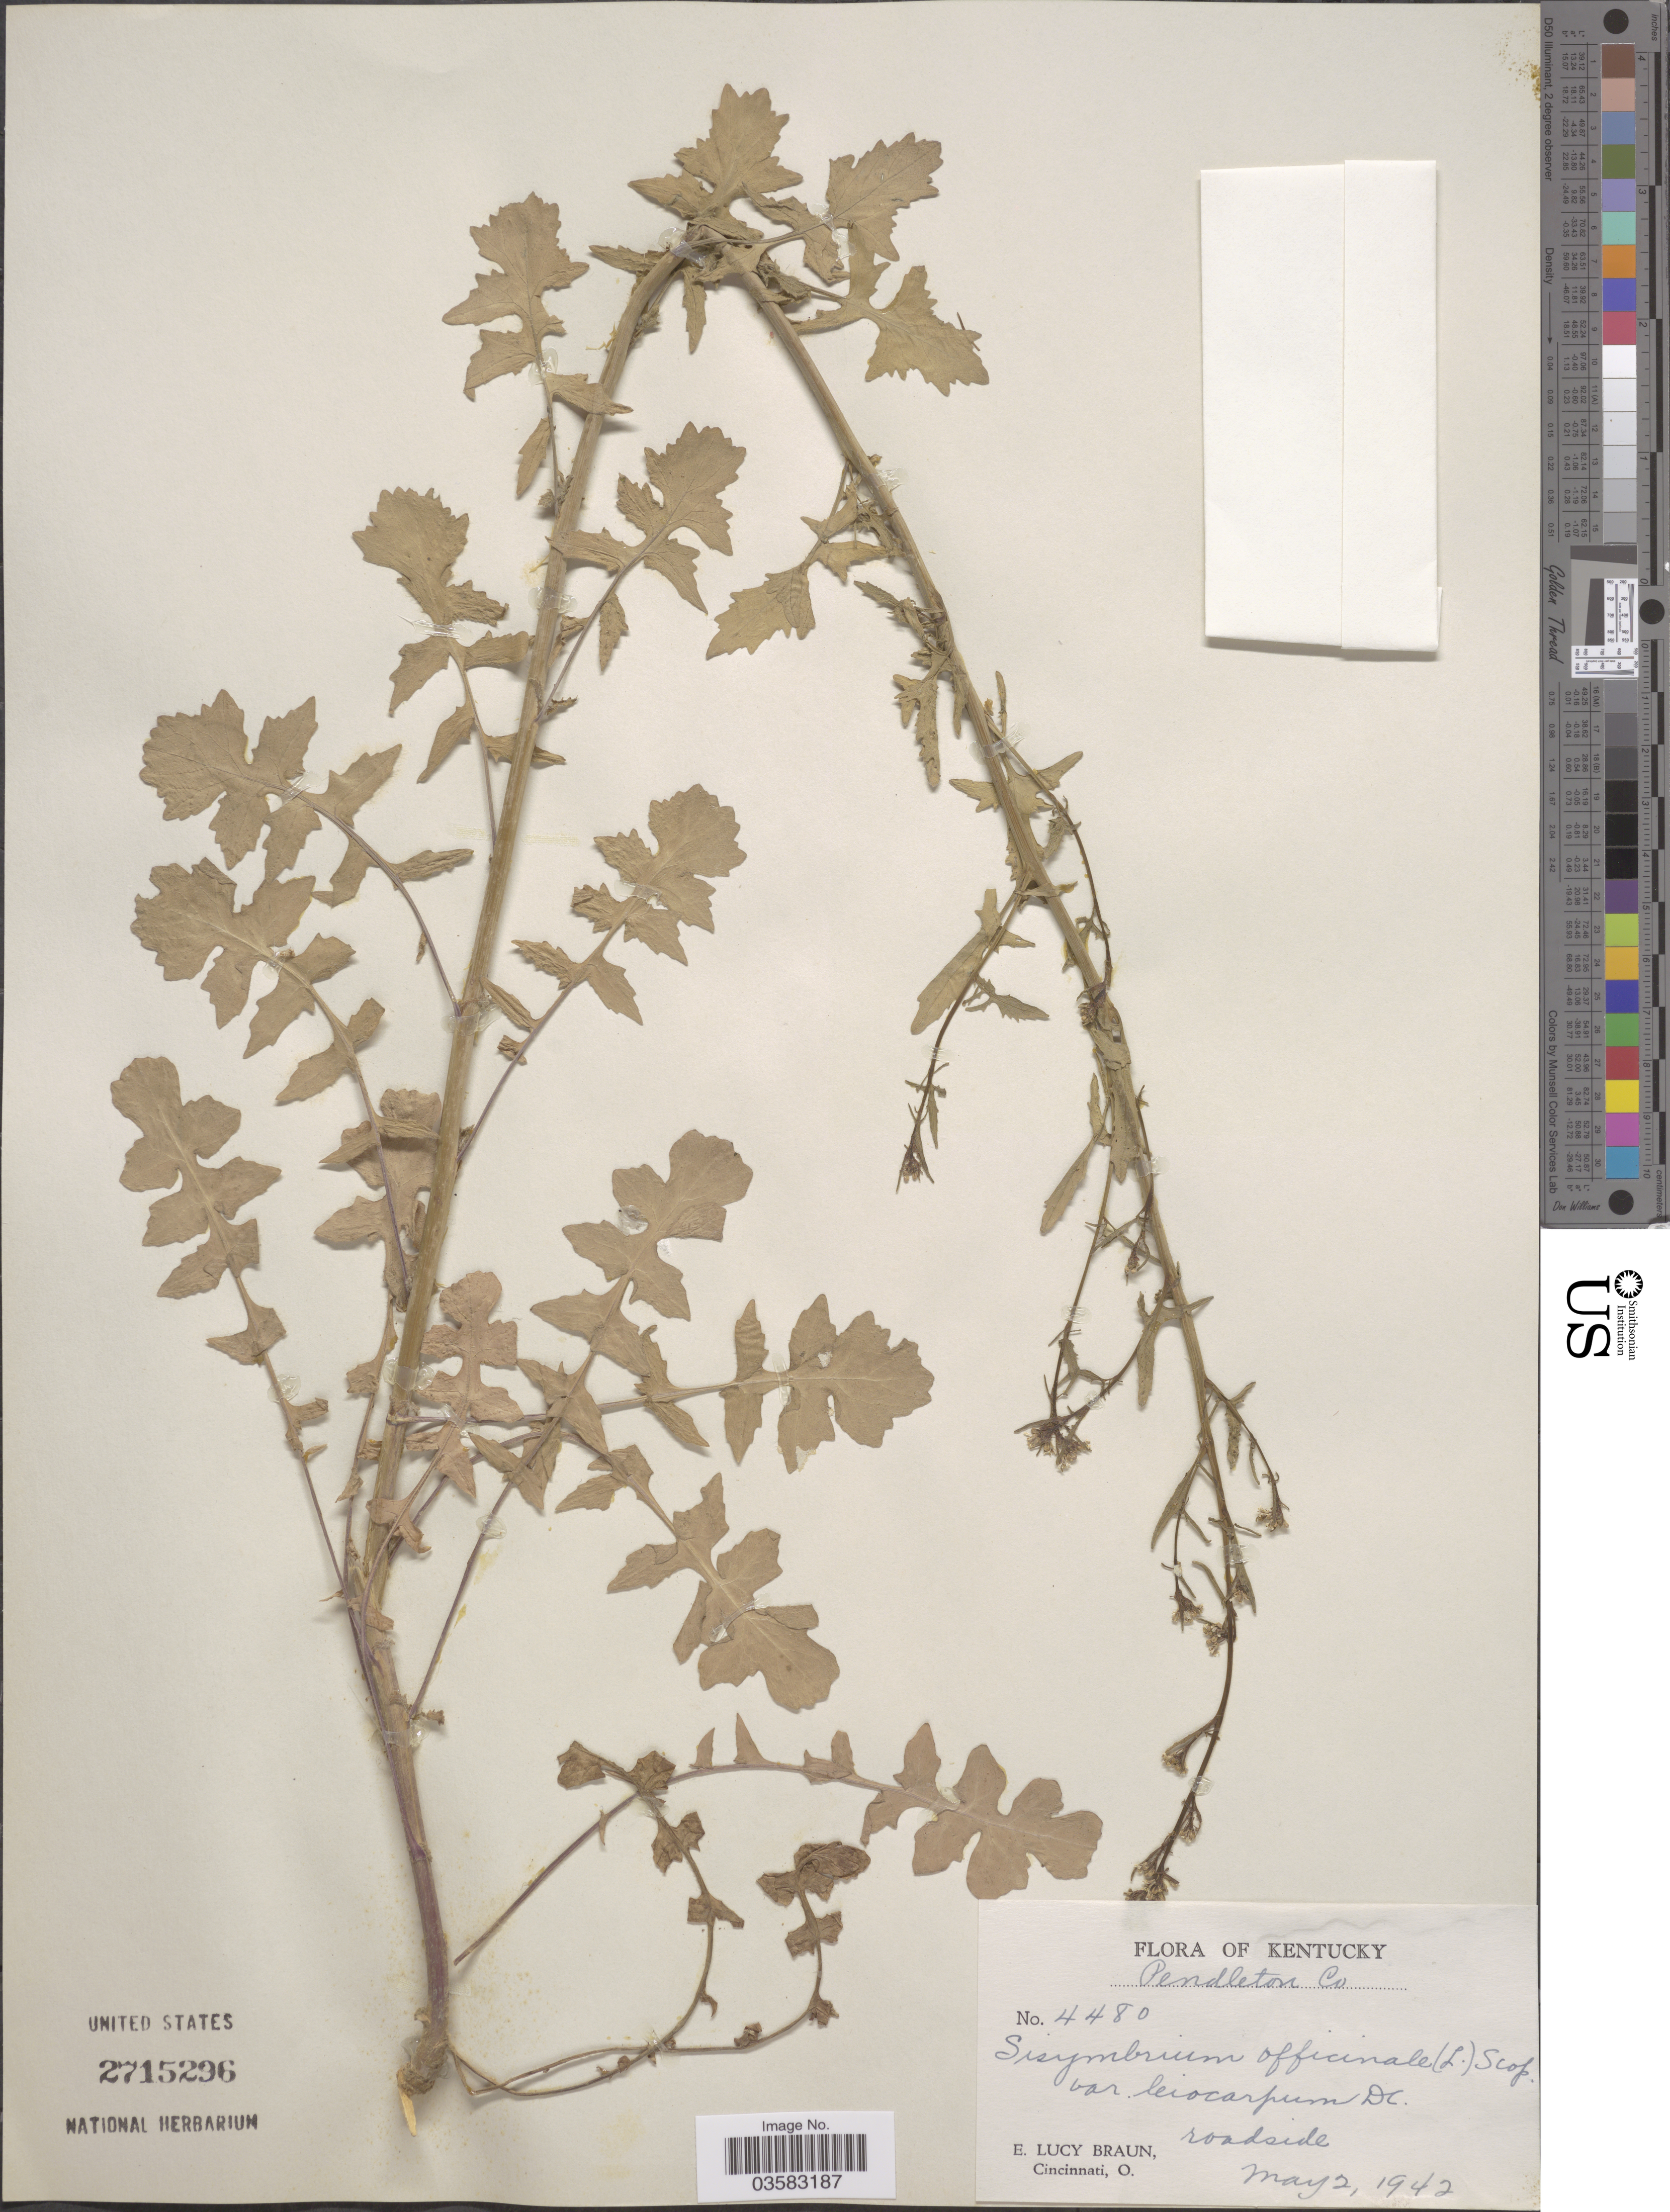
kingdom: Plantae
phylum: Tracheophyta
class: Magnoliopsida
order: Brassicales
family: Brassicaceae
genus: Sisymbrium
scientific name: Sisymbrium officinale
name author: (L.) Scop.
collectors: E. L. Braun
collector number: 4480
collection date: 1942-05-02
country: United States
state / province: Kentucky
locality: Pendleton Co. Roadside.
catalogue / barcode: US 2715296